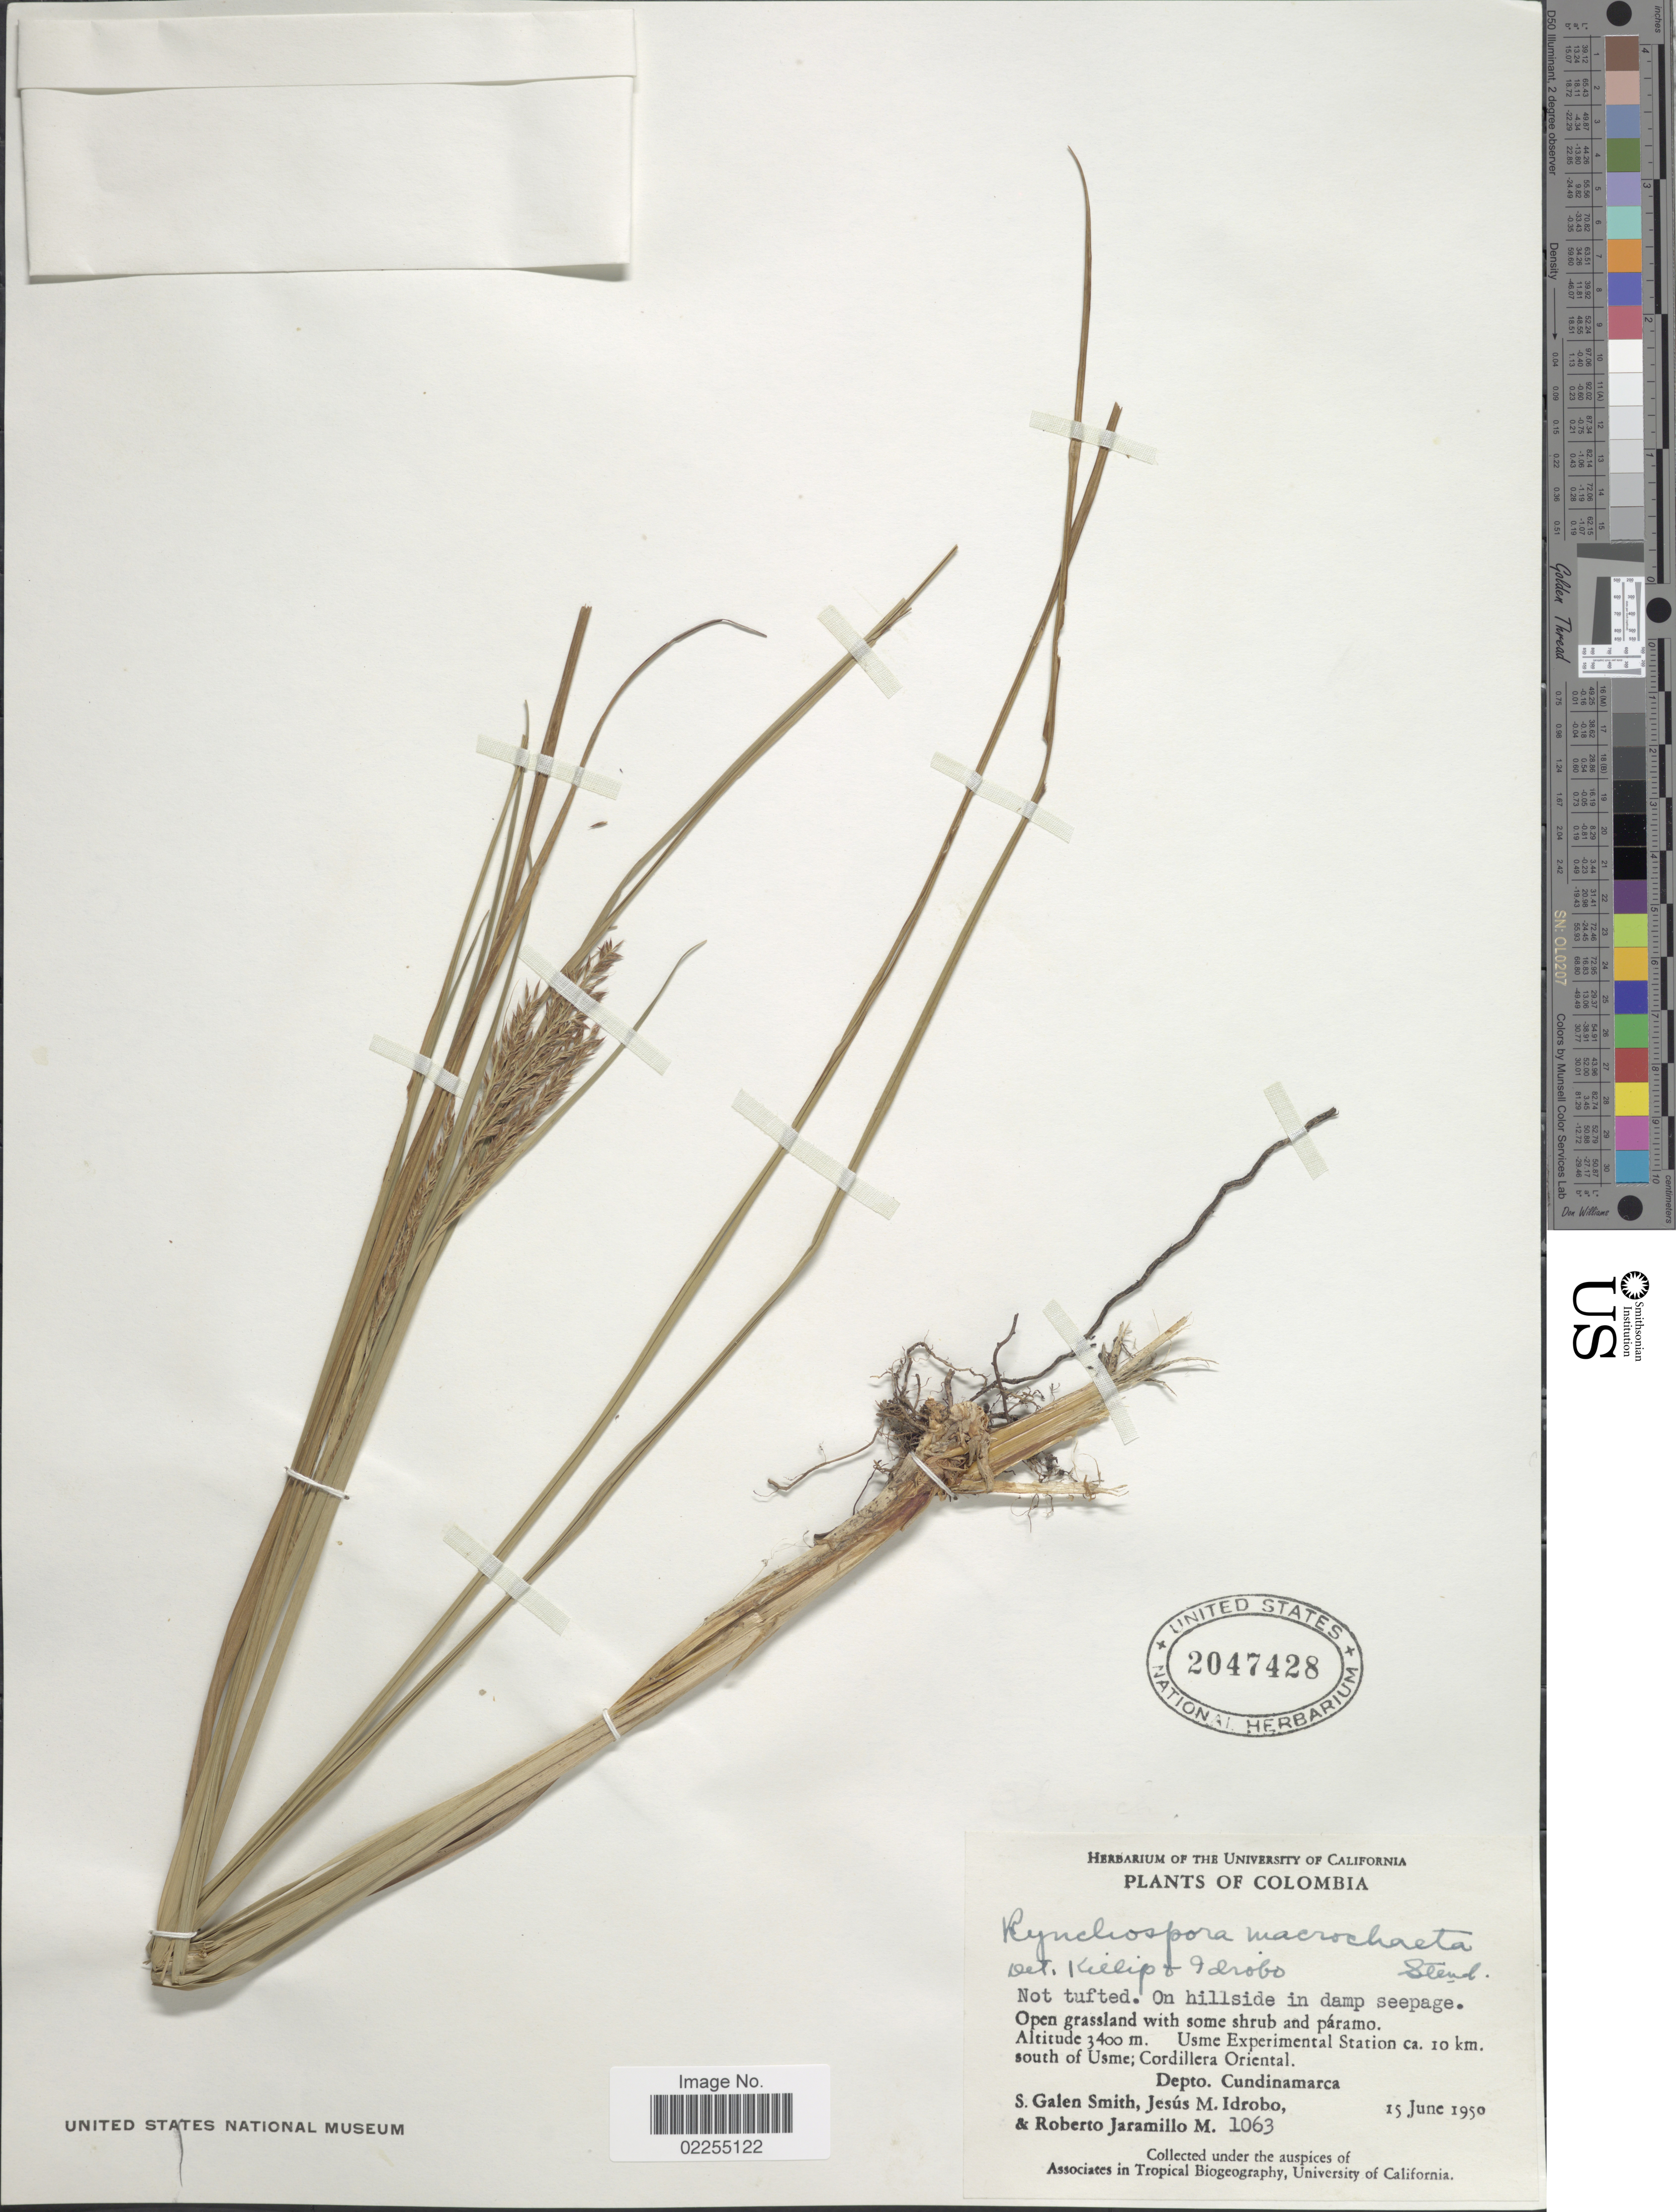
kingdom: Plantae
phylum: Tracheophyta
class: Liliopsida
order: Poales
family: Cyperaceae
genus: Rhynchospora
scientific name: Rhynchospora macrochaeta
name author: Steud. ex Boeckeler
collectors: S. G. Smith, J. M. Idrobo & R. Jaramillo M.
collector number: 1063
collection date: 1950-06-15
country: Colombia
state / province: Cundinamarca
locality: On hillside in damp seepage, open grassland with shrub and paramo, Usme Experimental Station ca. 10 km. south of Usme; Cordillera Oriental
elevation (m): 3400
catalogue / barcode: US 2047428